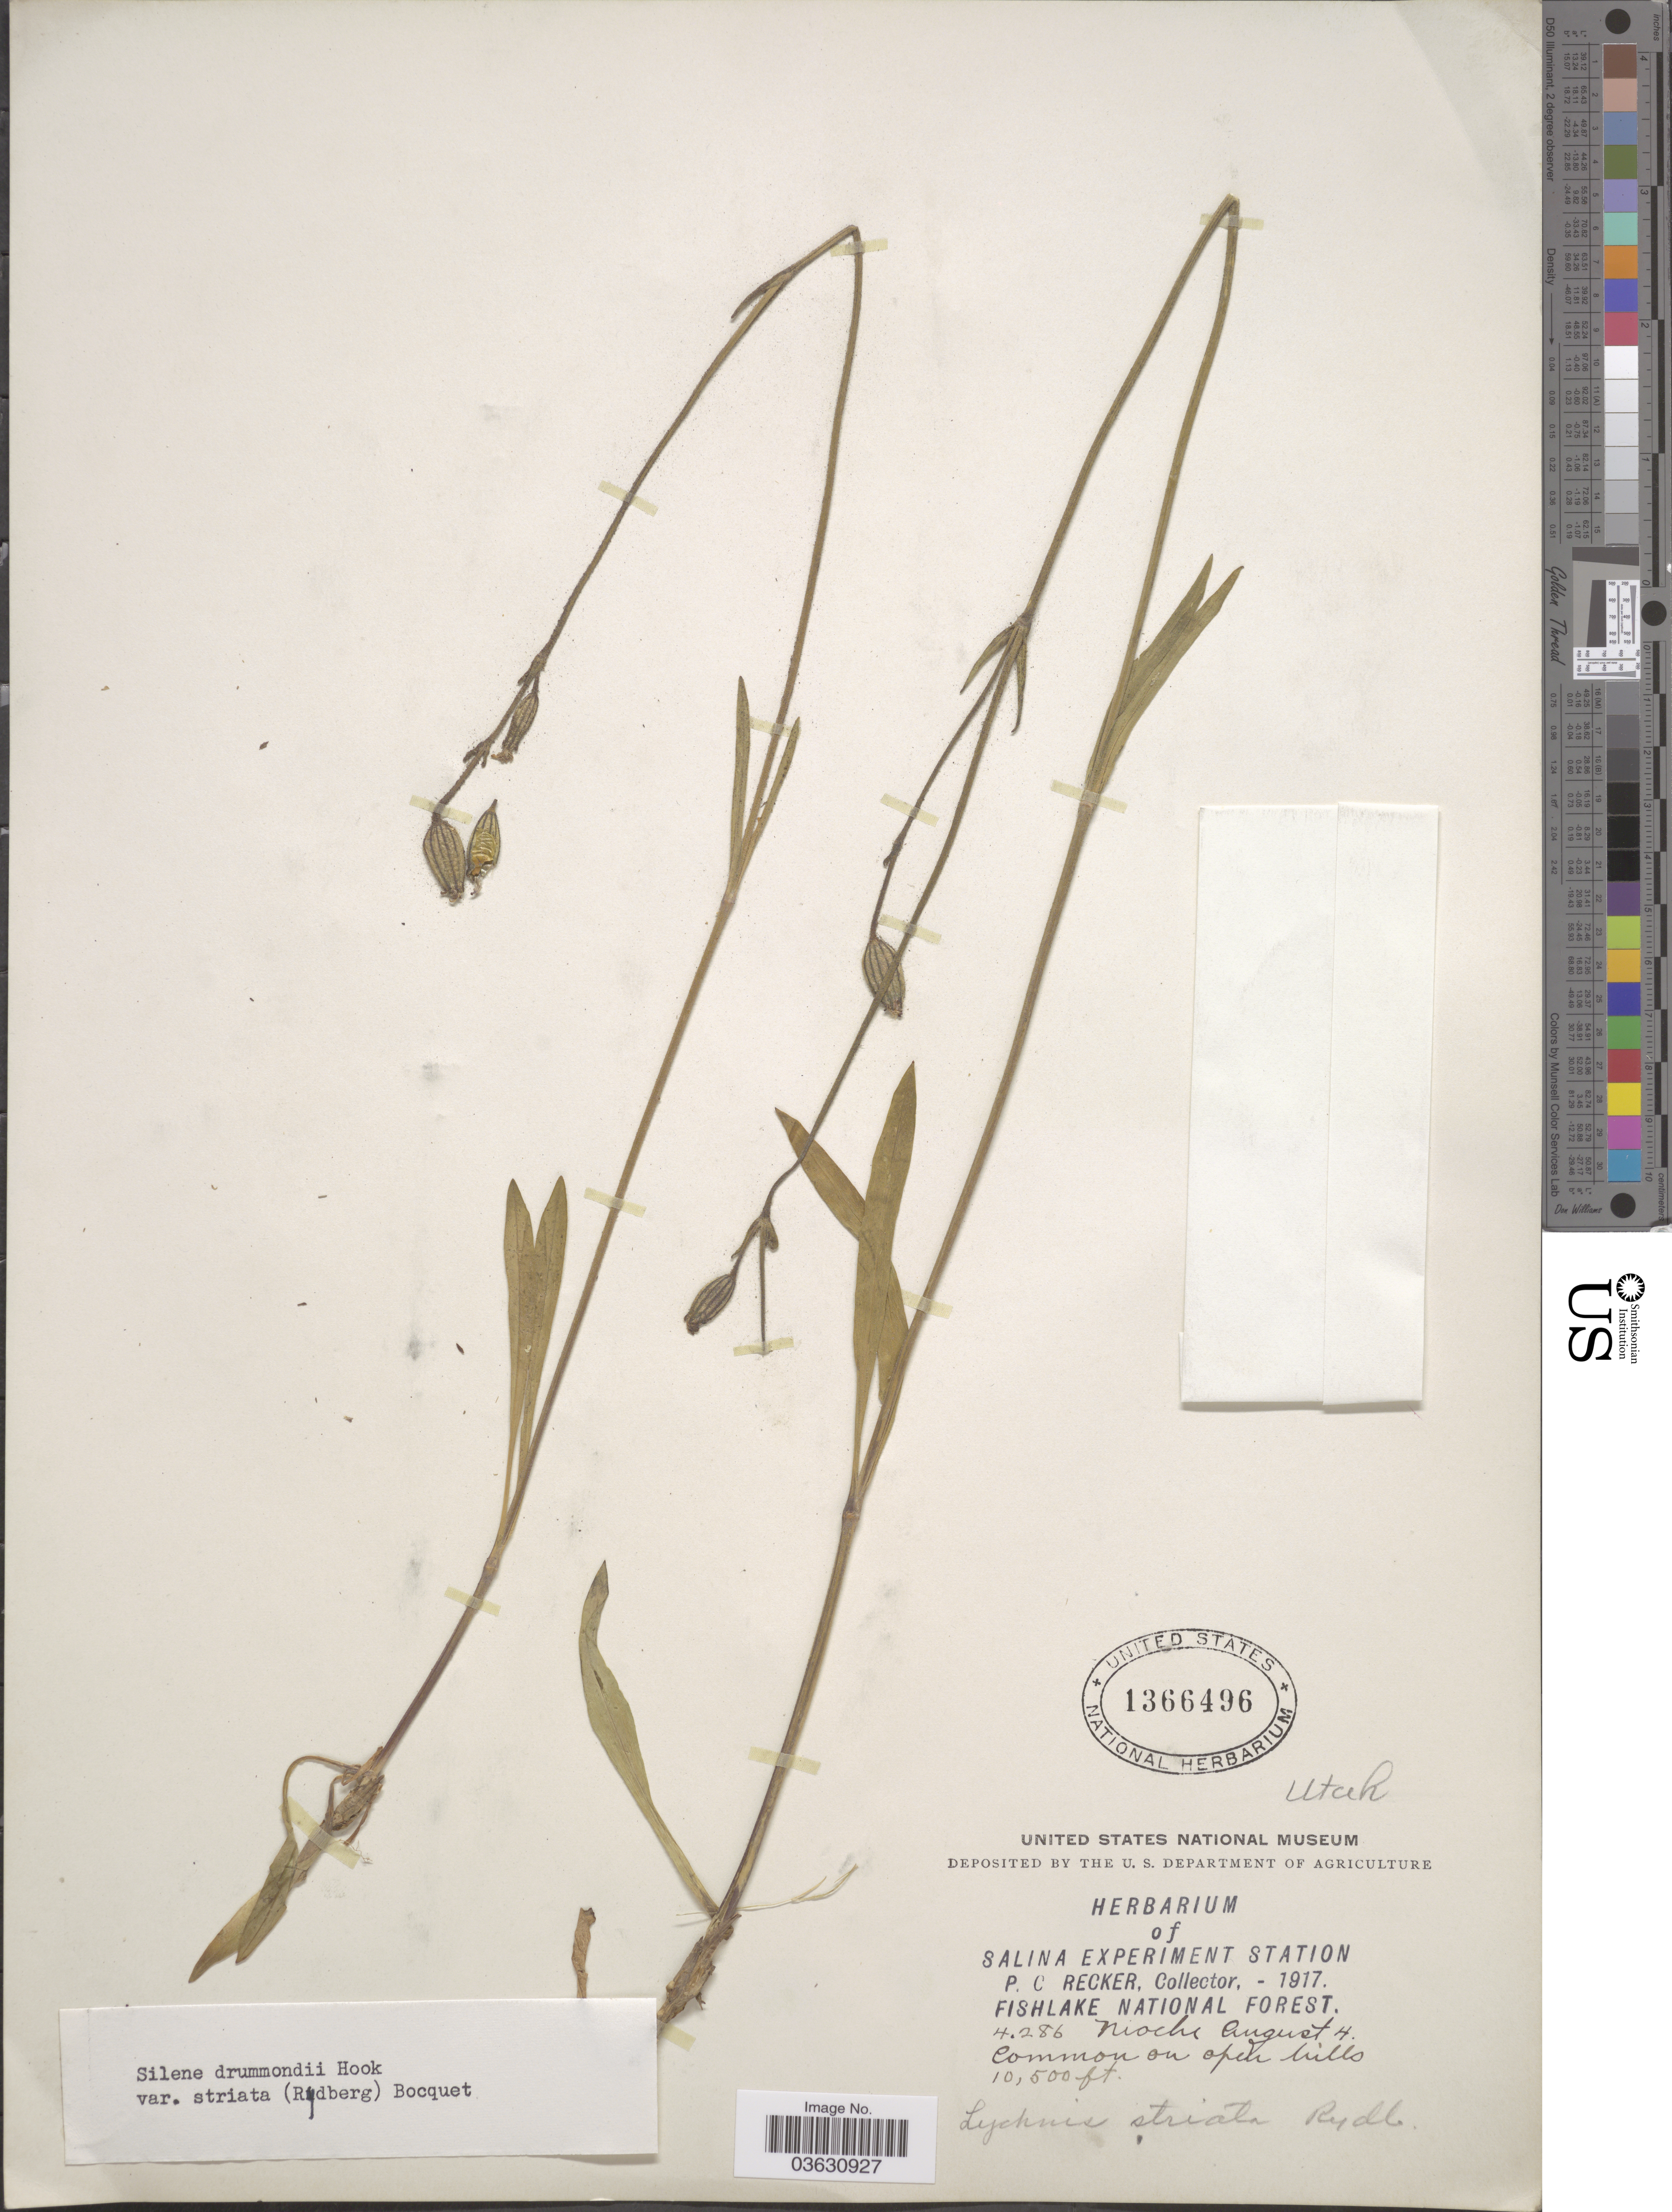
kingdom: Plantae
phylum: Tracheophyta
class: Magnoliopsida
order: Caryophyllales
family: Caryophyllaceae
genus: Silene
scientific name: Silene drummondii var. striata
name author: (Rydb.) Bocquet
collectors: P. Recker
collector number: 4286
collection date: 1917-08-04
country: United States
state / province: Utah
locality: Fishlake National Forest. Nioche.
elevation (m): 3200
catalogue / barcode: US 1366496